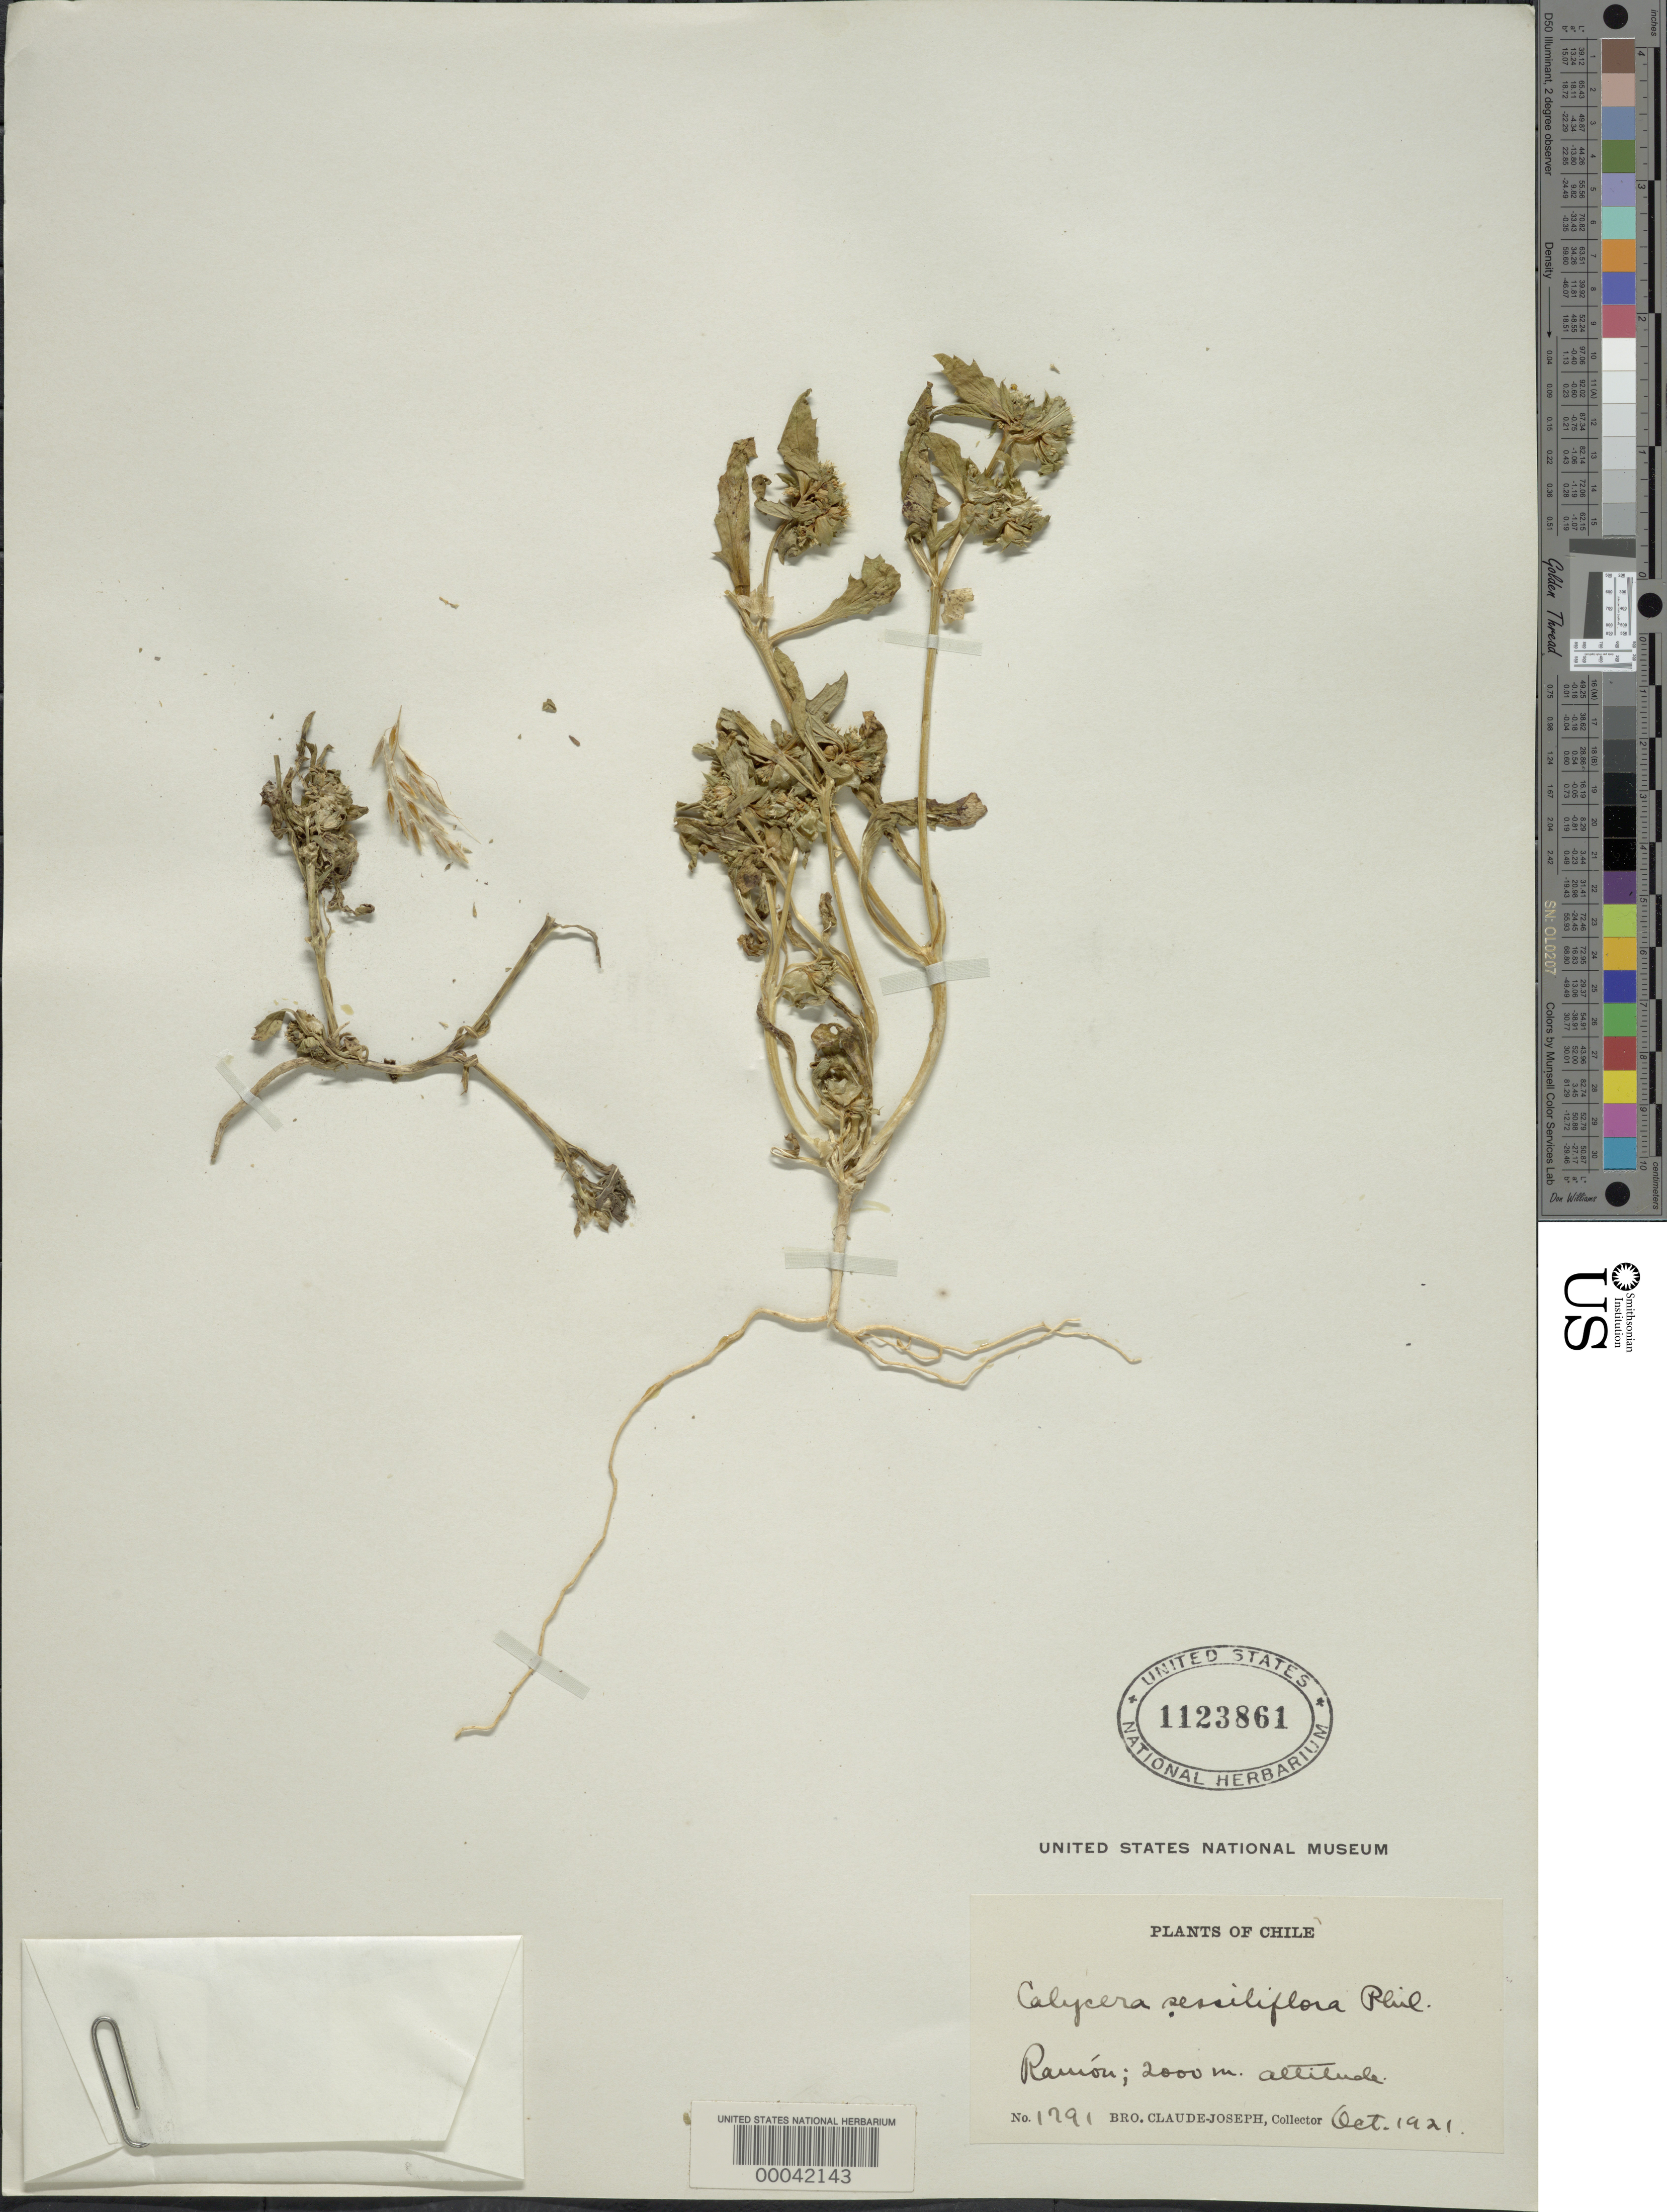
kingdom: Plantae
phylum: Tracheophyta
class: Magnoliopsida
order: Asterales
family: Calyceraceae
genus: Calycera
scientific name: Calycera sessiliflora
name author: Phil.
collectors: Bro. Claude-Joseph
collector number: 1791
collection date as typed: Oct 1921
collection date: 1921-10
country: Chile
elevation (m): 2000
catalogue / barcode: US 1123861